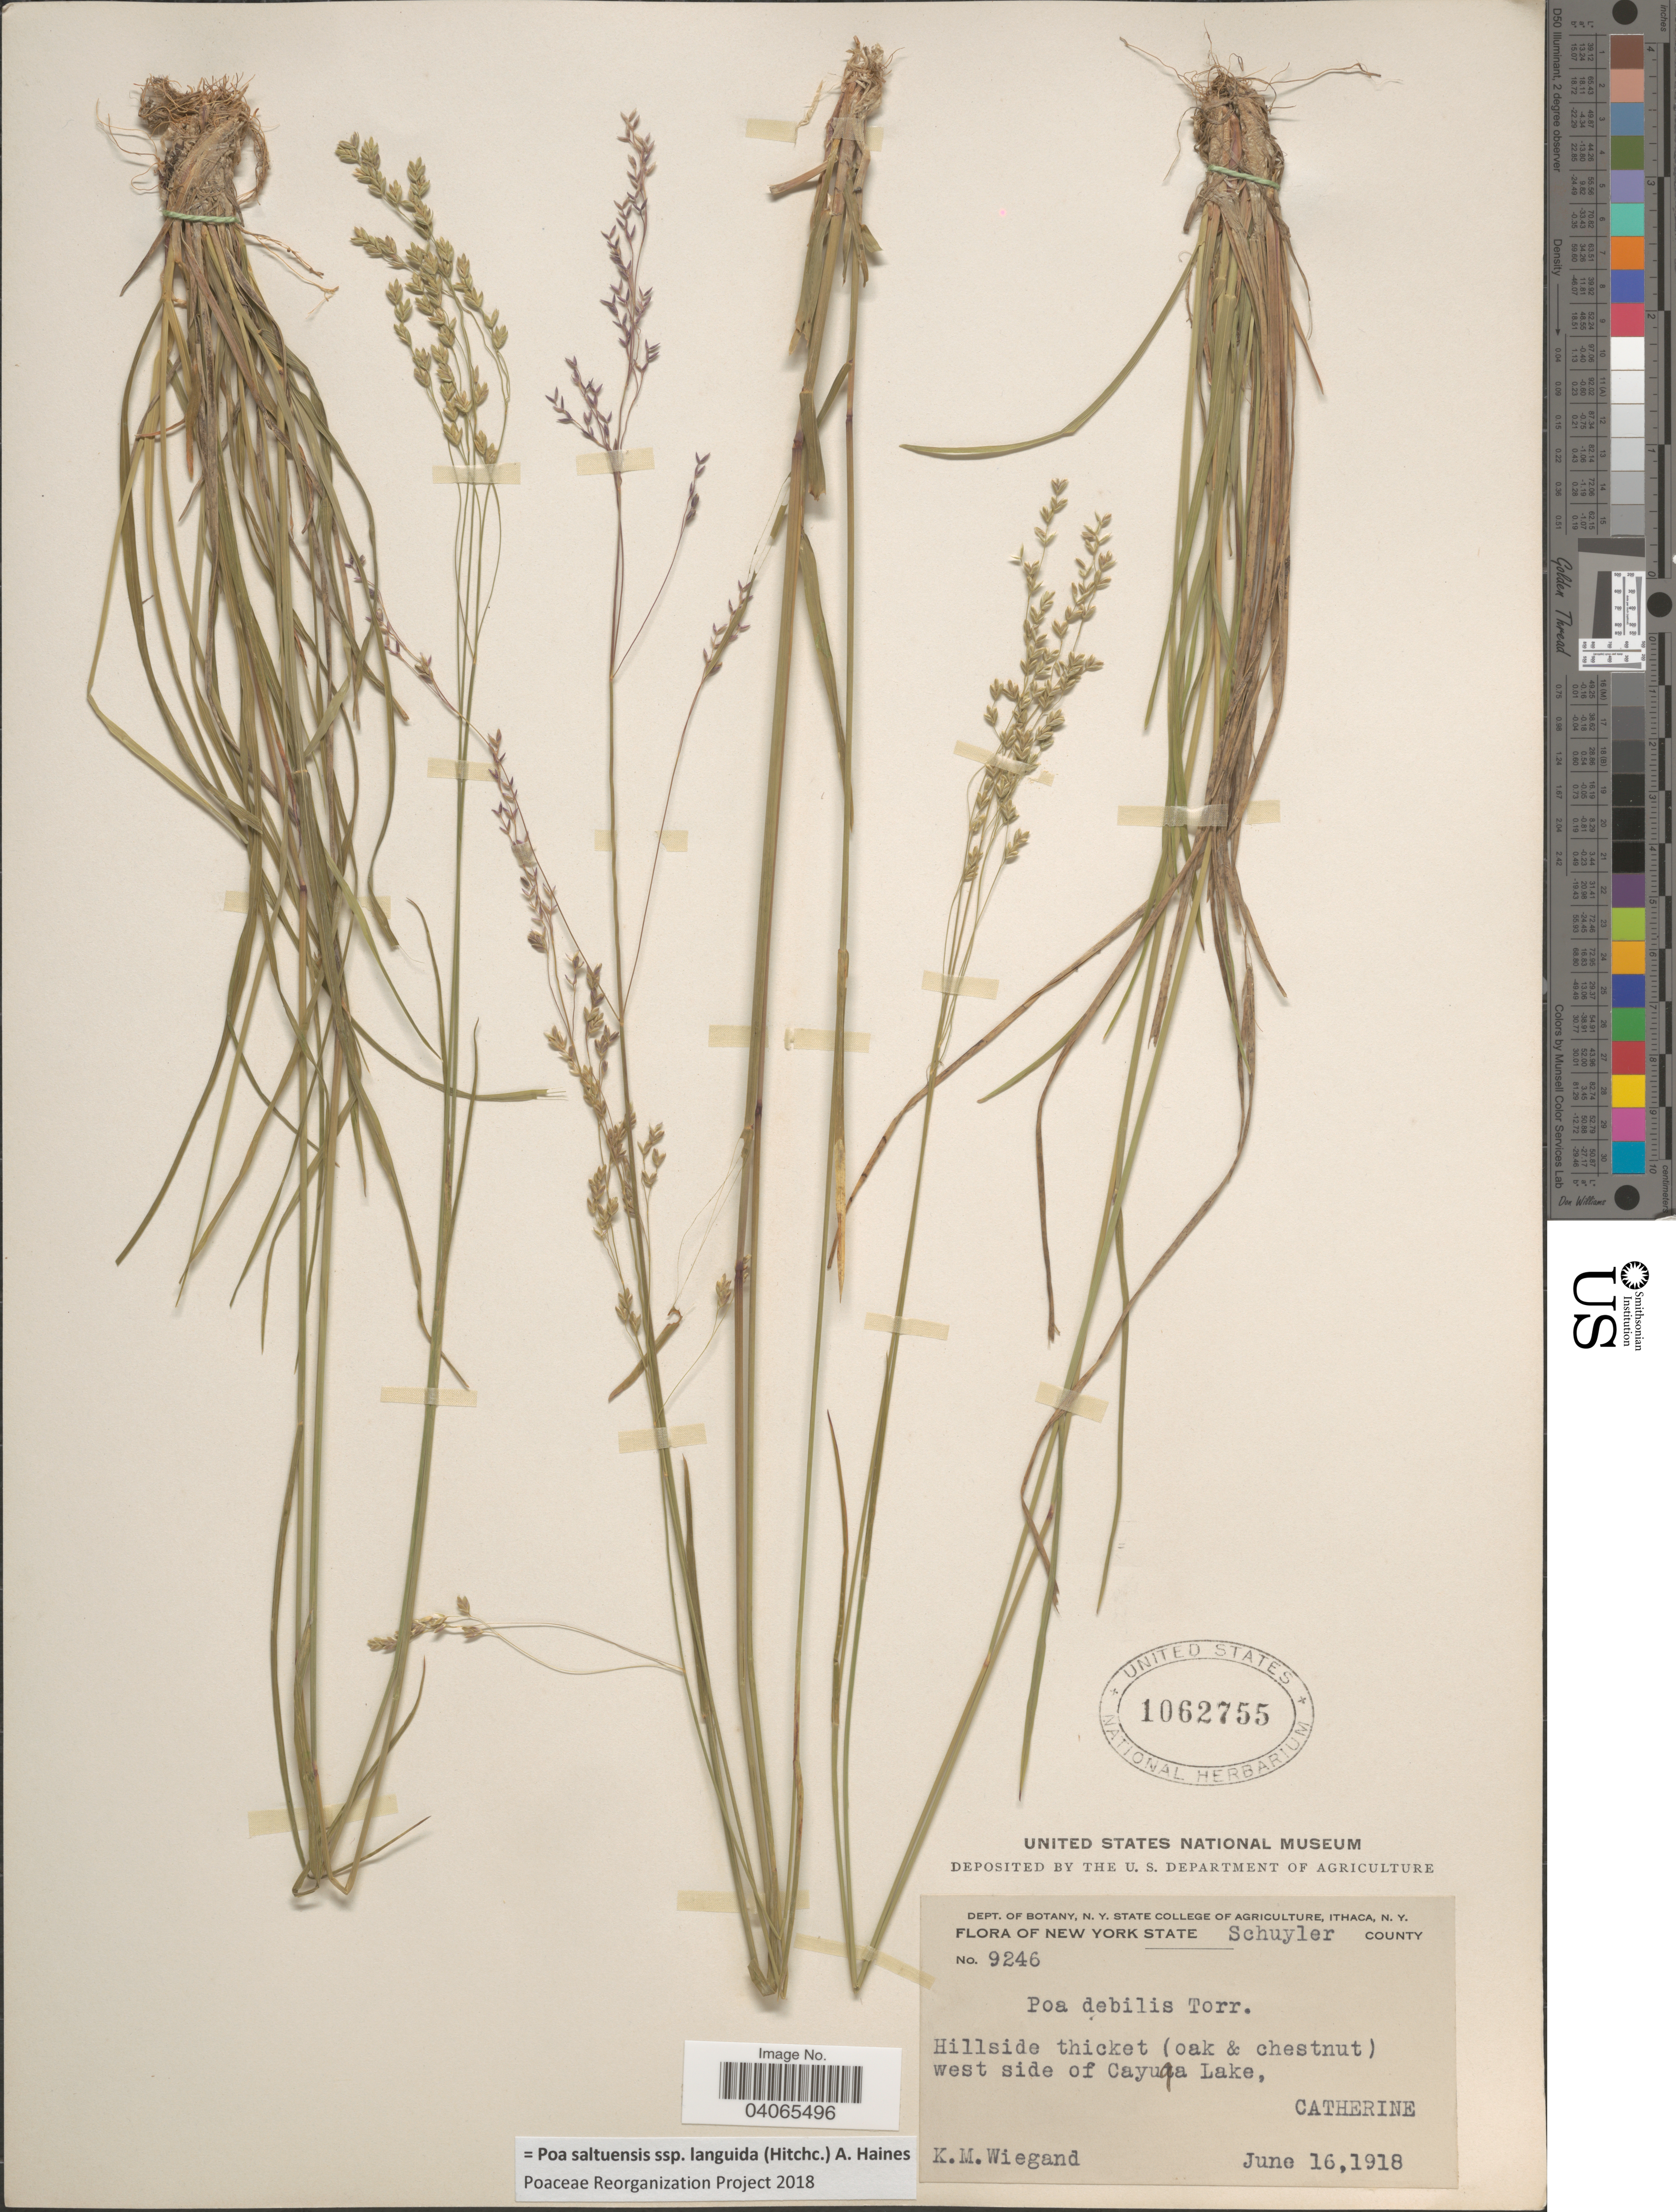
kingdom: Plantae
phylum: Tracheophyta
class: Liliopsida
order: Poales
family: Poaceae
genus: Poa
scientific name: Poa saltuensis subsp. languida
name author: (Hitchc.) A. Haines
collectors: K. M. Wiegand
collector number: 9246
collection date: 1918-06-16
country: United States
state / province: New York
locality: Schuyler County. Hillside thicket (oak & chestnut) west side of Cayuqa Lake, Catherine.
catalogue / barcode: US 1062755